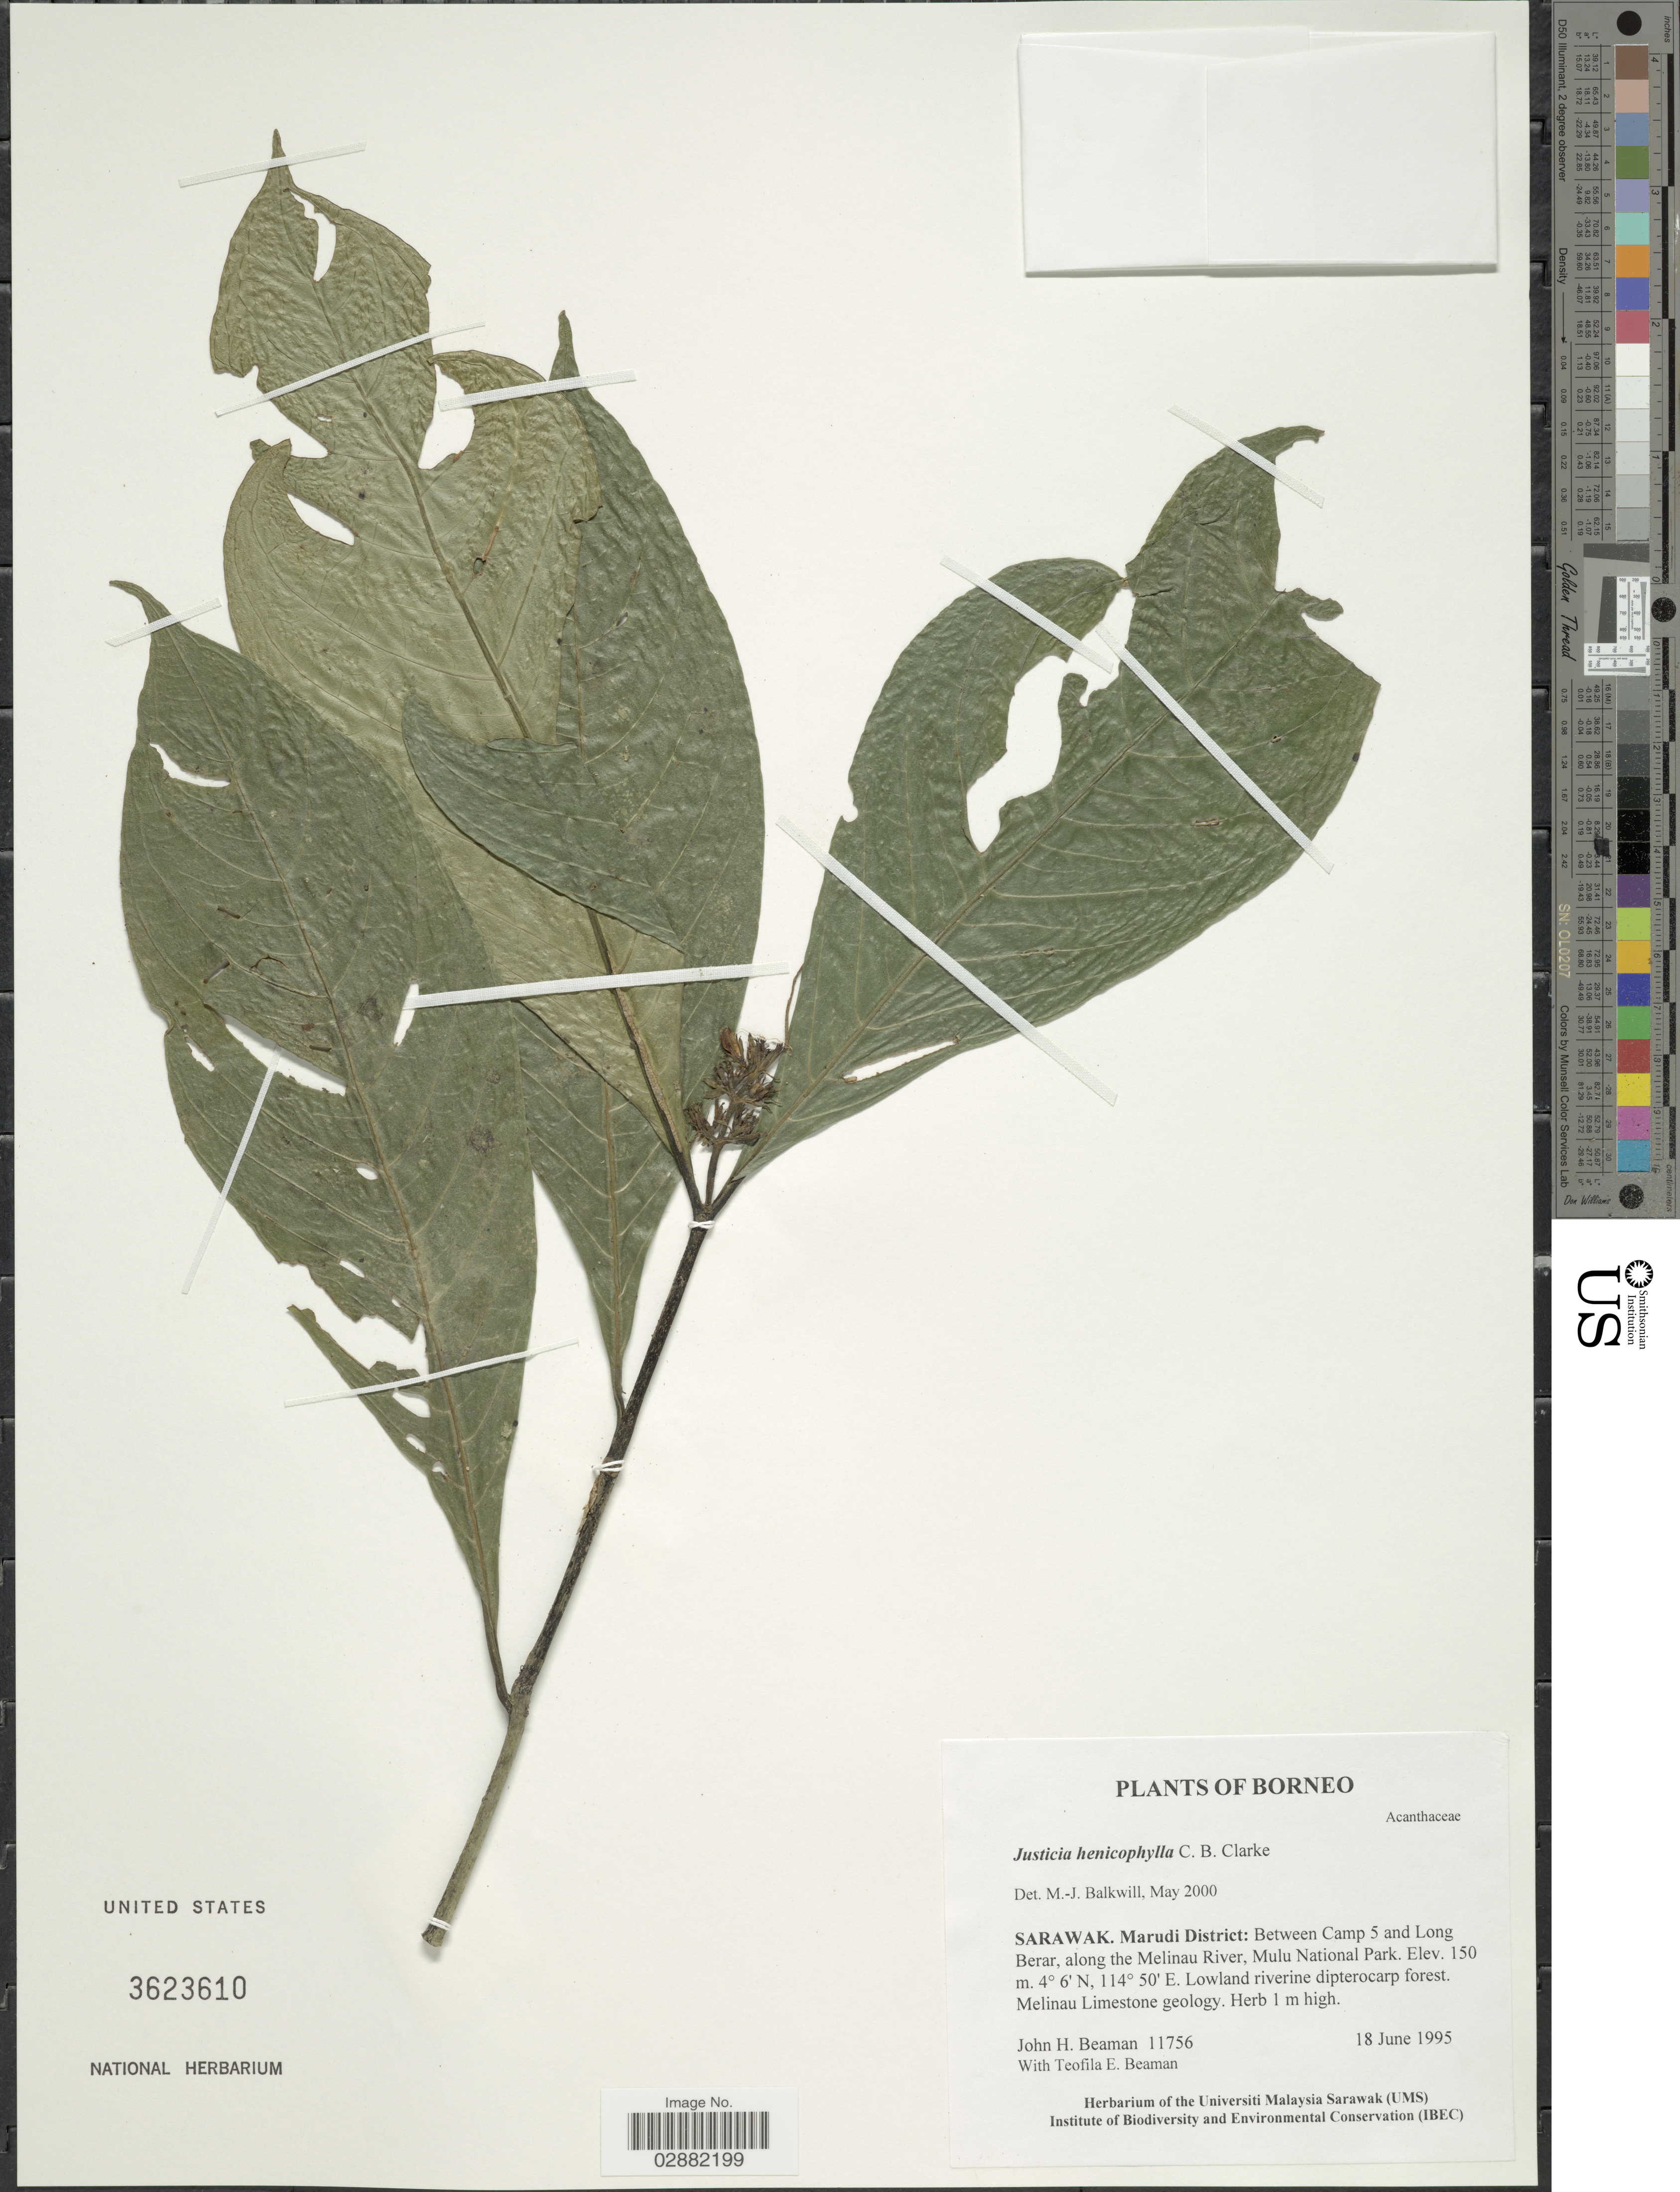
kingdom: Plantae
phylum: Tracheophyta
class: Magnoliopsida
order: Lamiales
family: Acanthaceae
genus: Justicia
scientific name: Justicia henicophylla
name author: C.B. Clarke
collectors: J. H. Beaman & T. E. Beaman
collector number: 11756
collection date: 1995-06-18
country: Malaysia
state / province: Sarawak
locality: Borneo. Sarawak. Marudi District: Between Camp 5 and Long Berar, along the Melinau River, Mulu National Park.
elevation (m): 150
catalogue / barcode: US 3623610